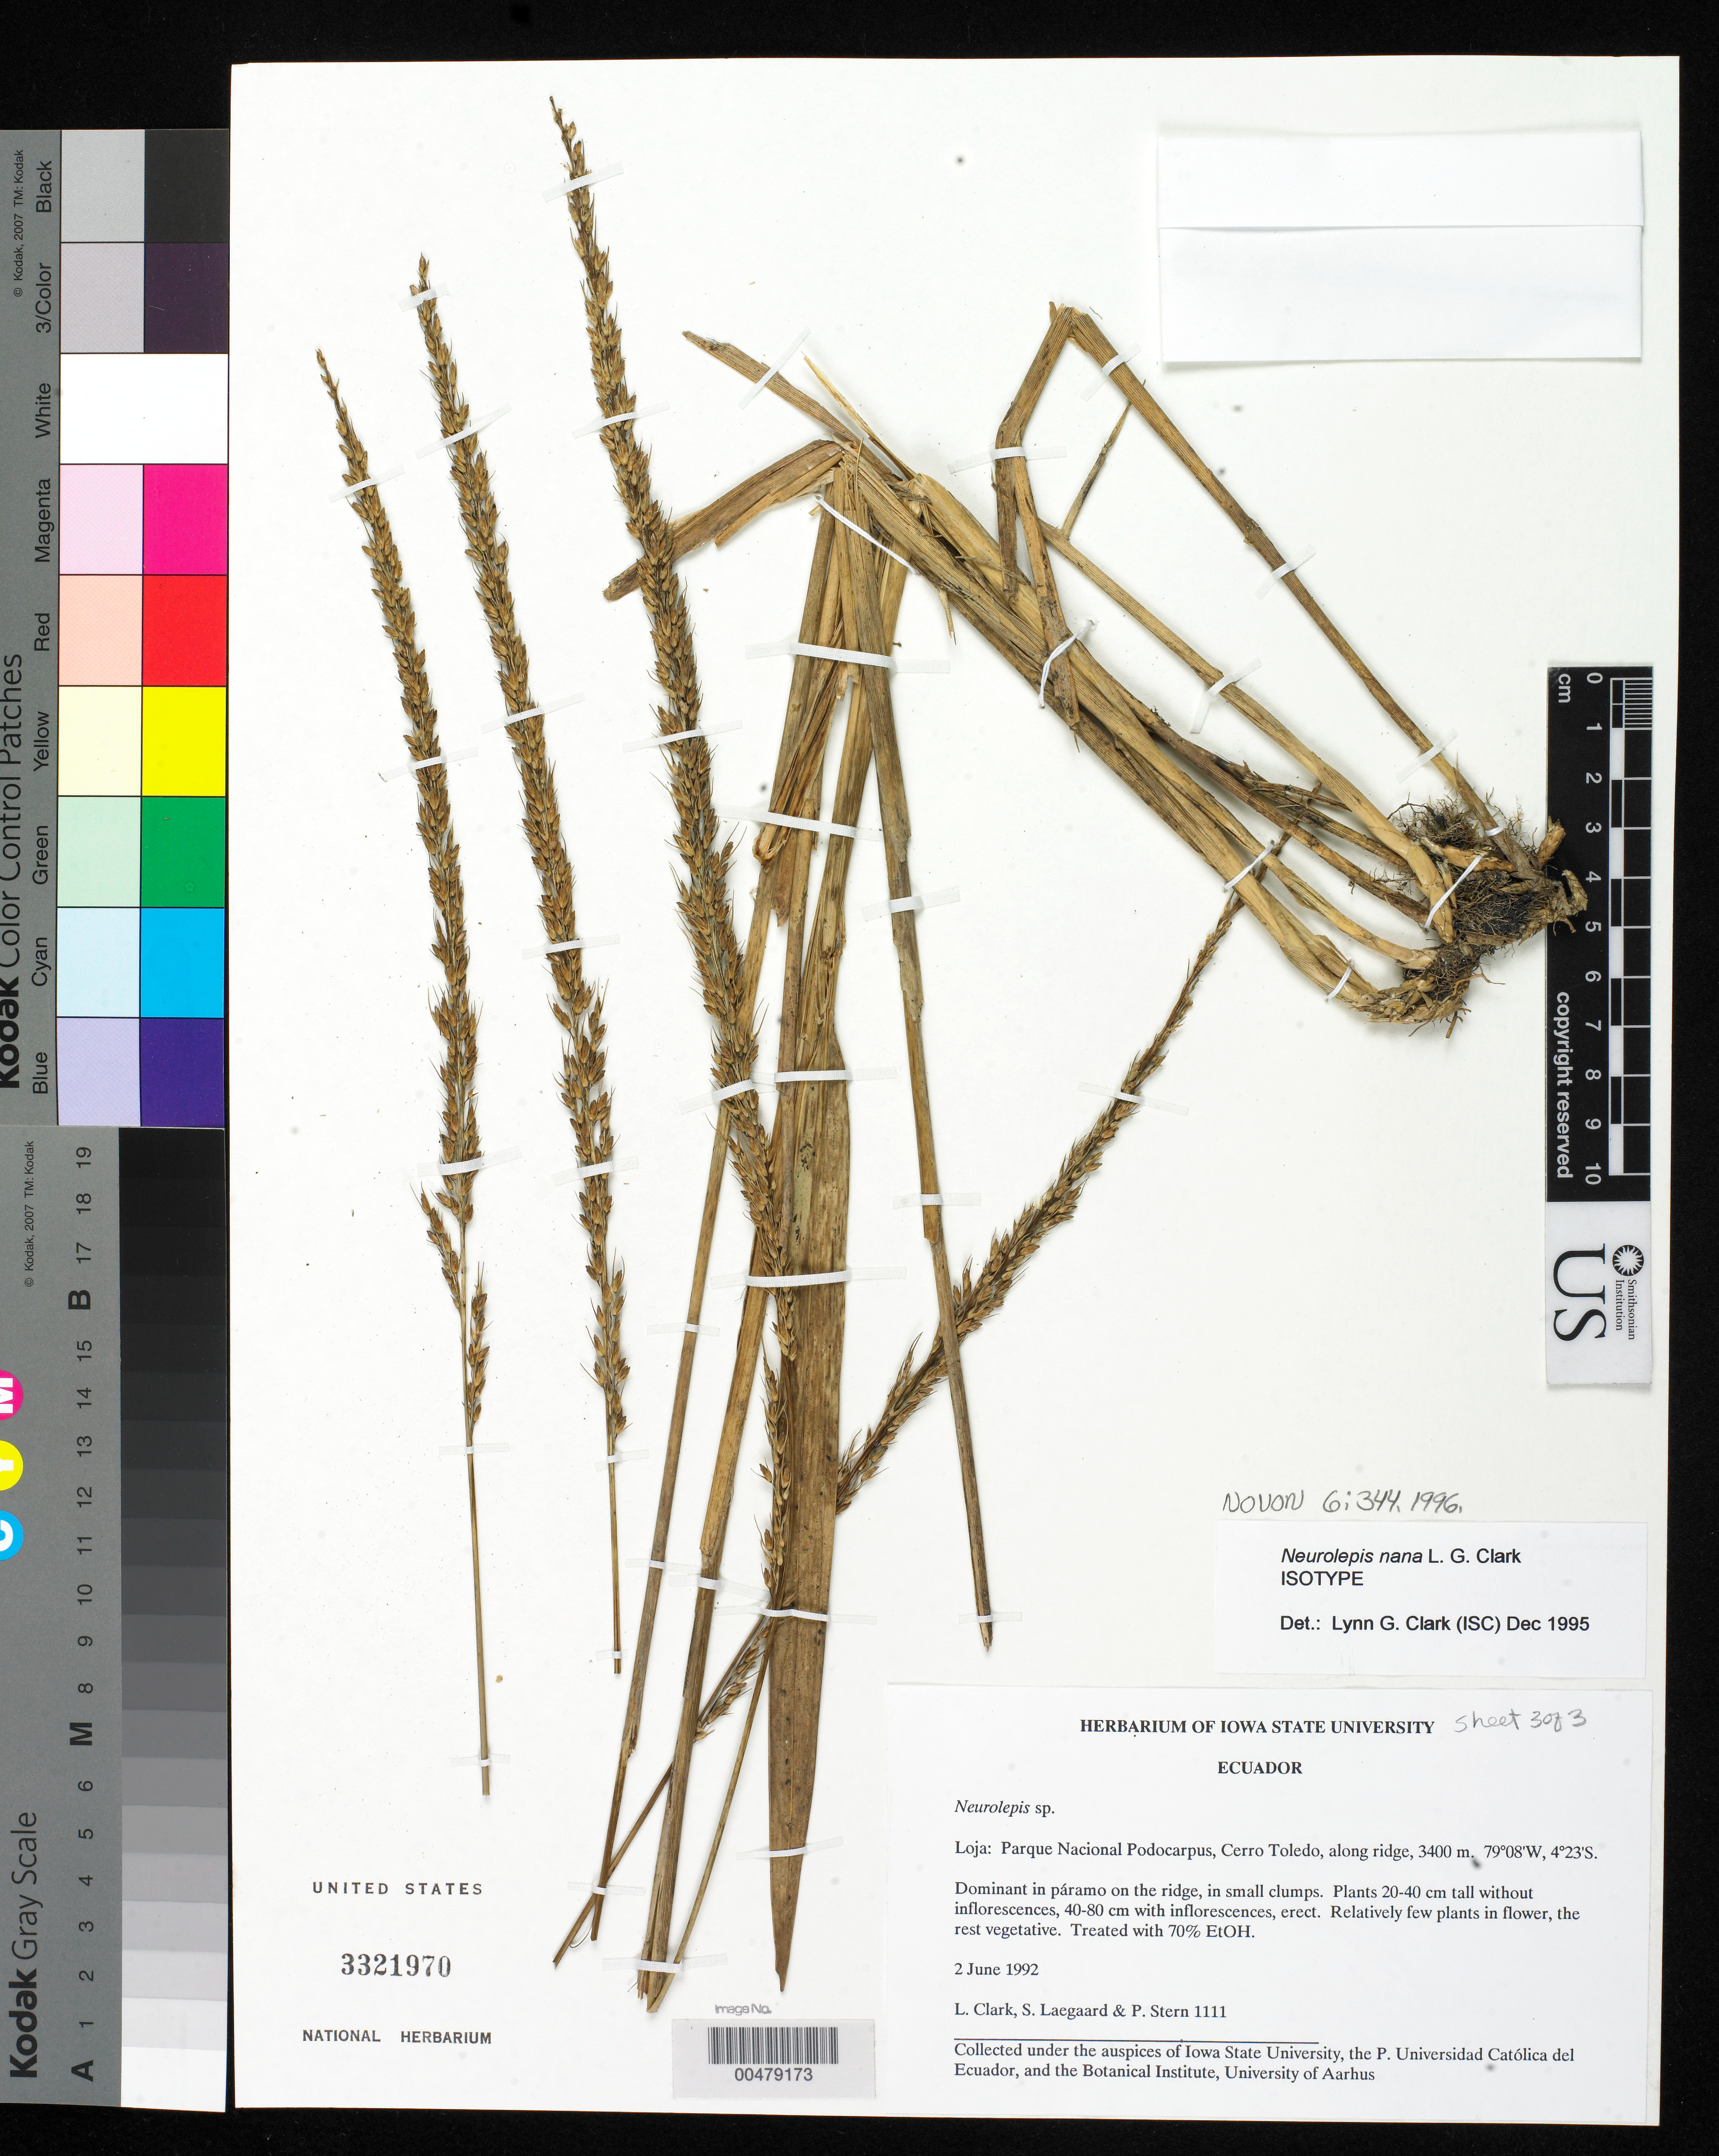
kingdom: Plantae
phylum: Tracheophyta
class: Liliopsida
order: Poales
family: Poaceae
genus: Neurolepis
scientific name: Neurolepis nana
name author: L.G. Clark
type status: Isotype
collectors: L. G. Clark, S. Lægaard & P. Stern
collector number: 1111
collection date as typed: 02 Jun 1992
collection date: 1992-06-02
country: Ecuador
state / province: Loja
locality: Parque Nacional de Podocarpus, Cerro Toledo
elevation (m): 3400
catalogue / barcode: US 3321970